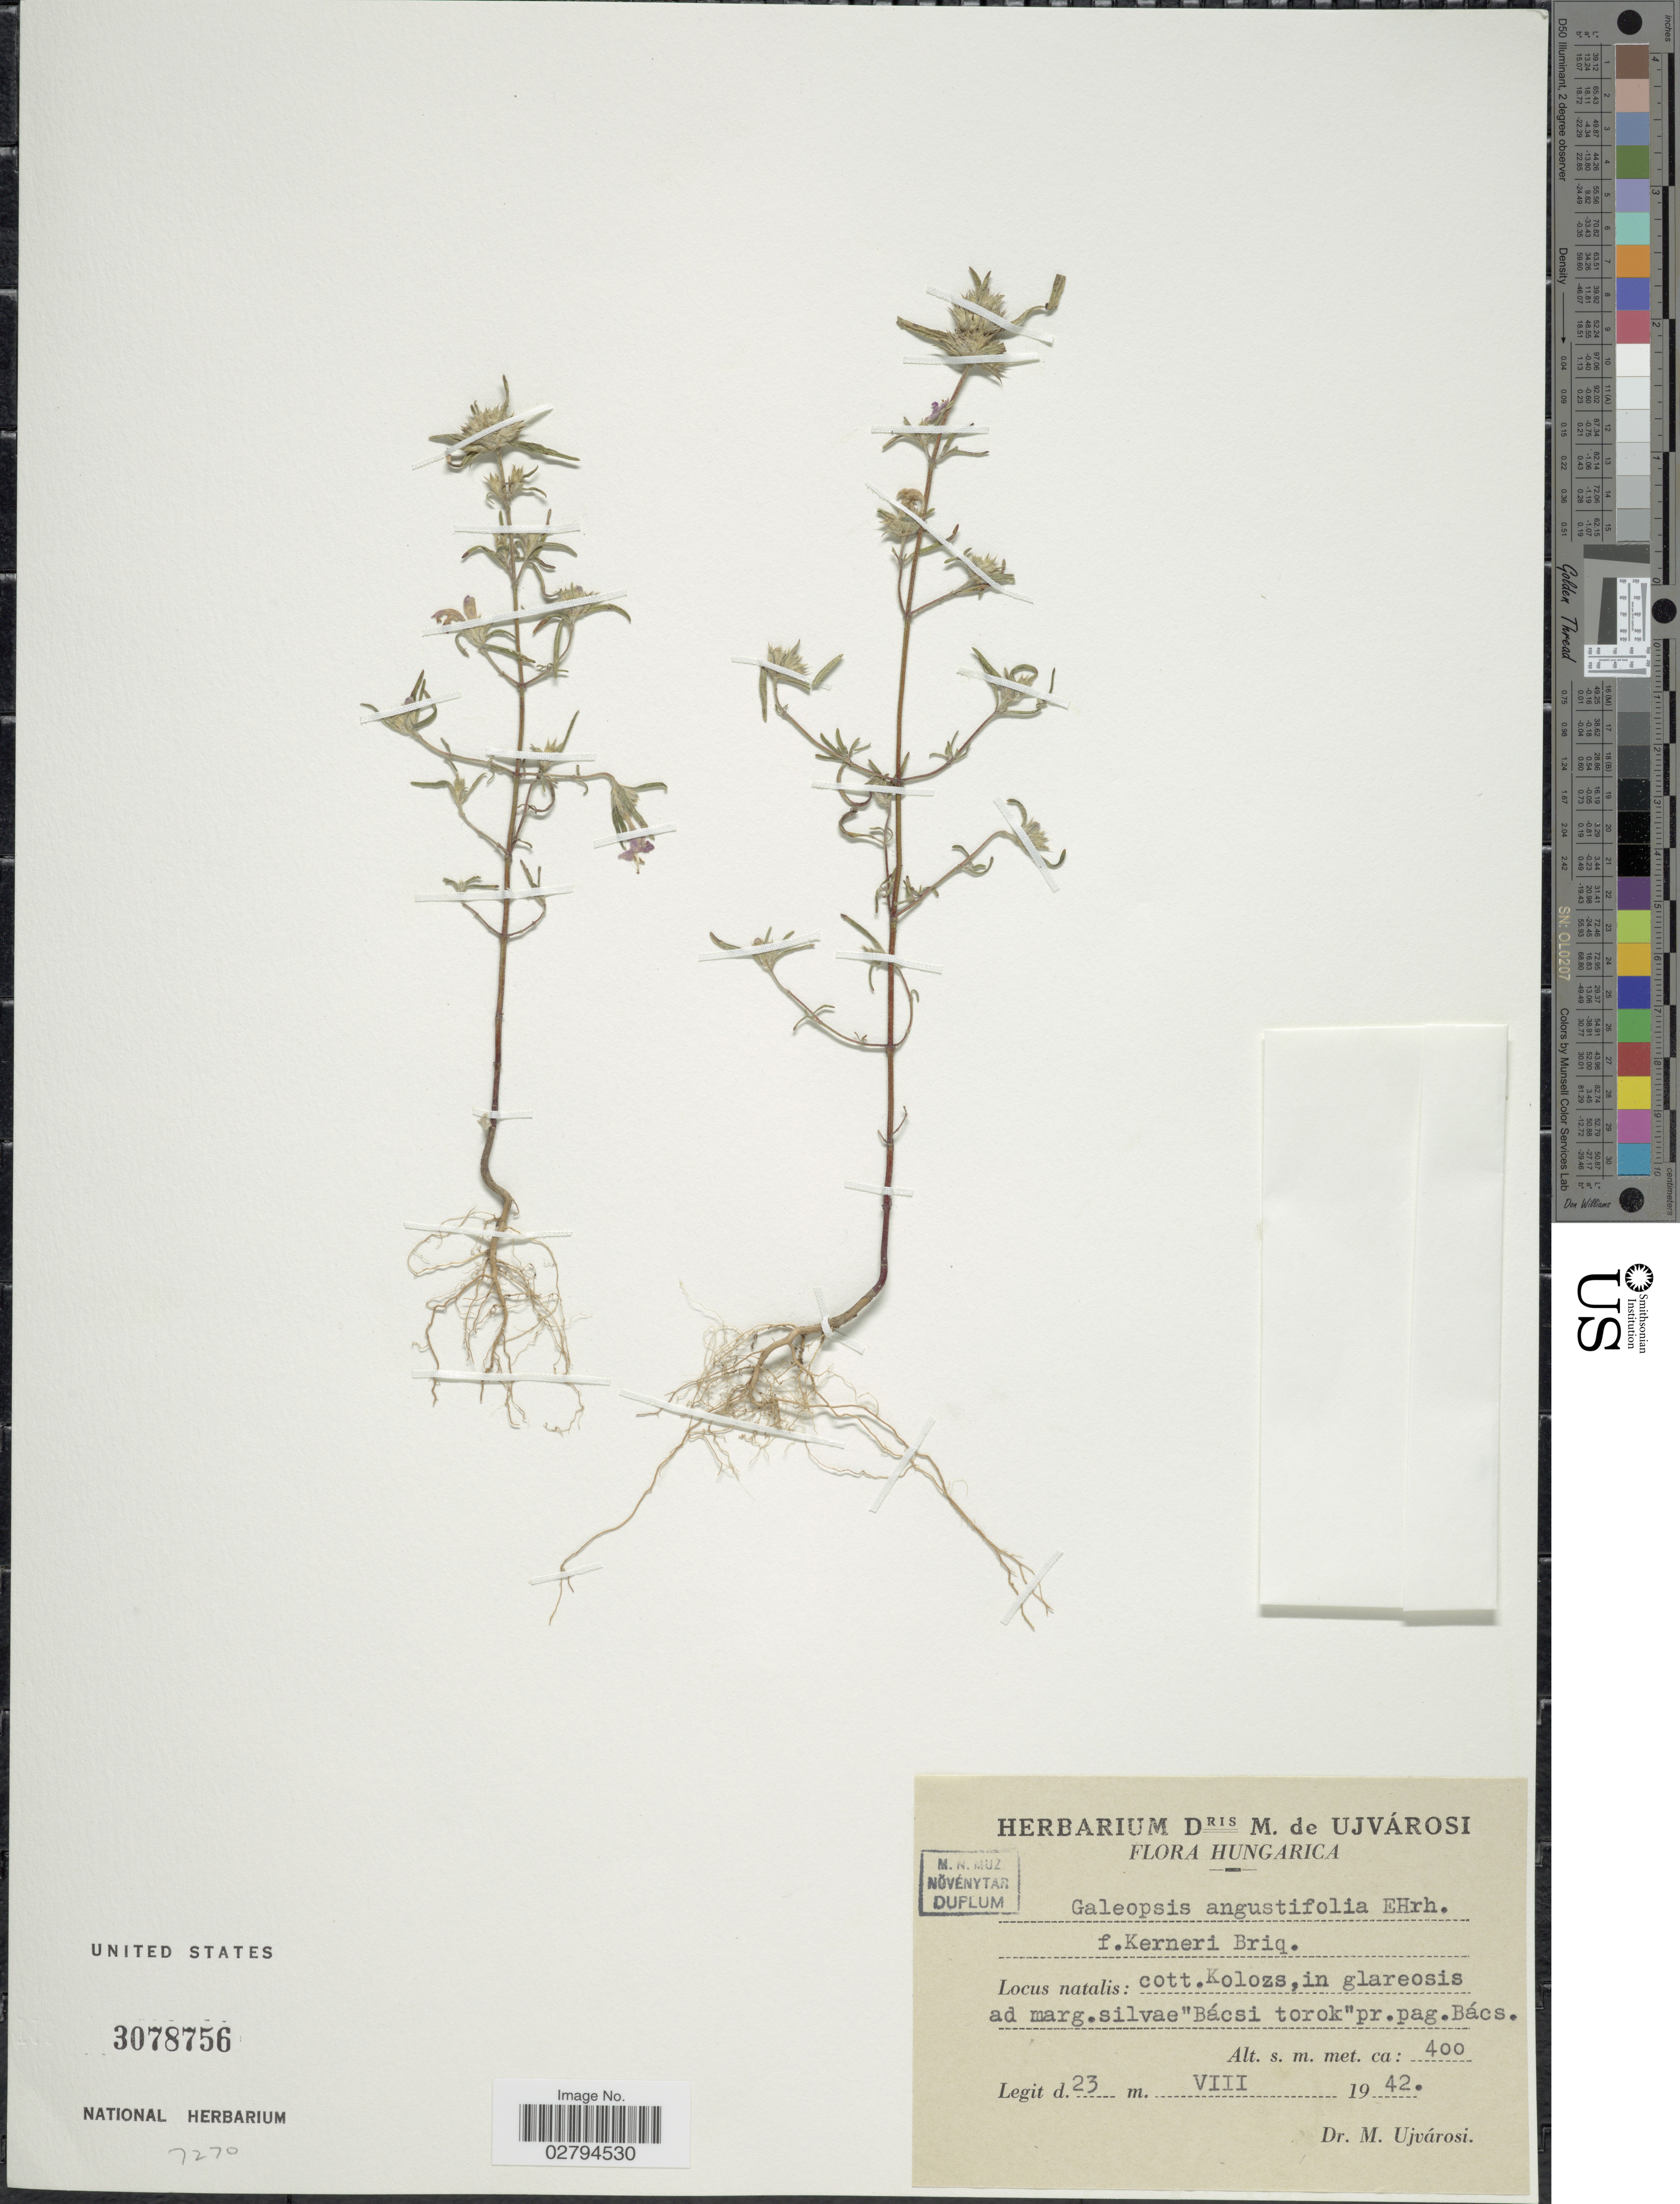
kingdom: Plantae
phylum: Tracheophyta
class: Magnoliopsida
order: Lamiales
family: Lamiaceae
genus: Galeopsis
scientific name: Galeopsis angustifolia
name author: Ehrh. ex Hoffm.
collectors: M. Ujvárosi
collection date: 1942-08-23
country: Hungary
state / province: Bacs-kiskun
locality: Hungarica. Cott. Kolozs, in glareosis ad marg. silvae 'Bácsi torok' pr. pag. Bács.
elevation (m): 400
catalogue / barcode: US 3078756